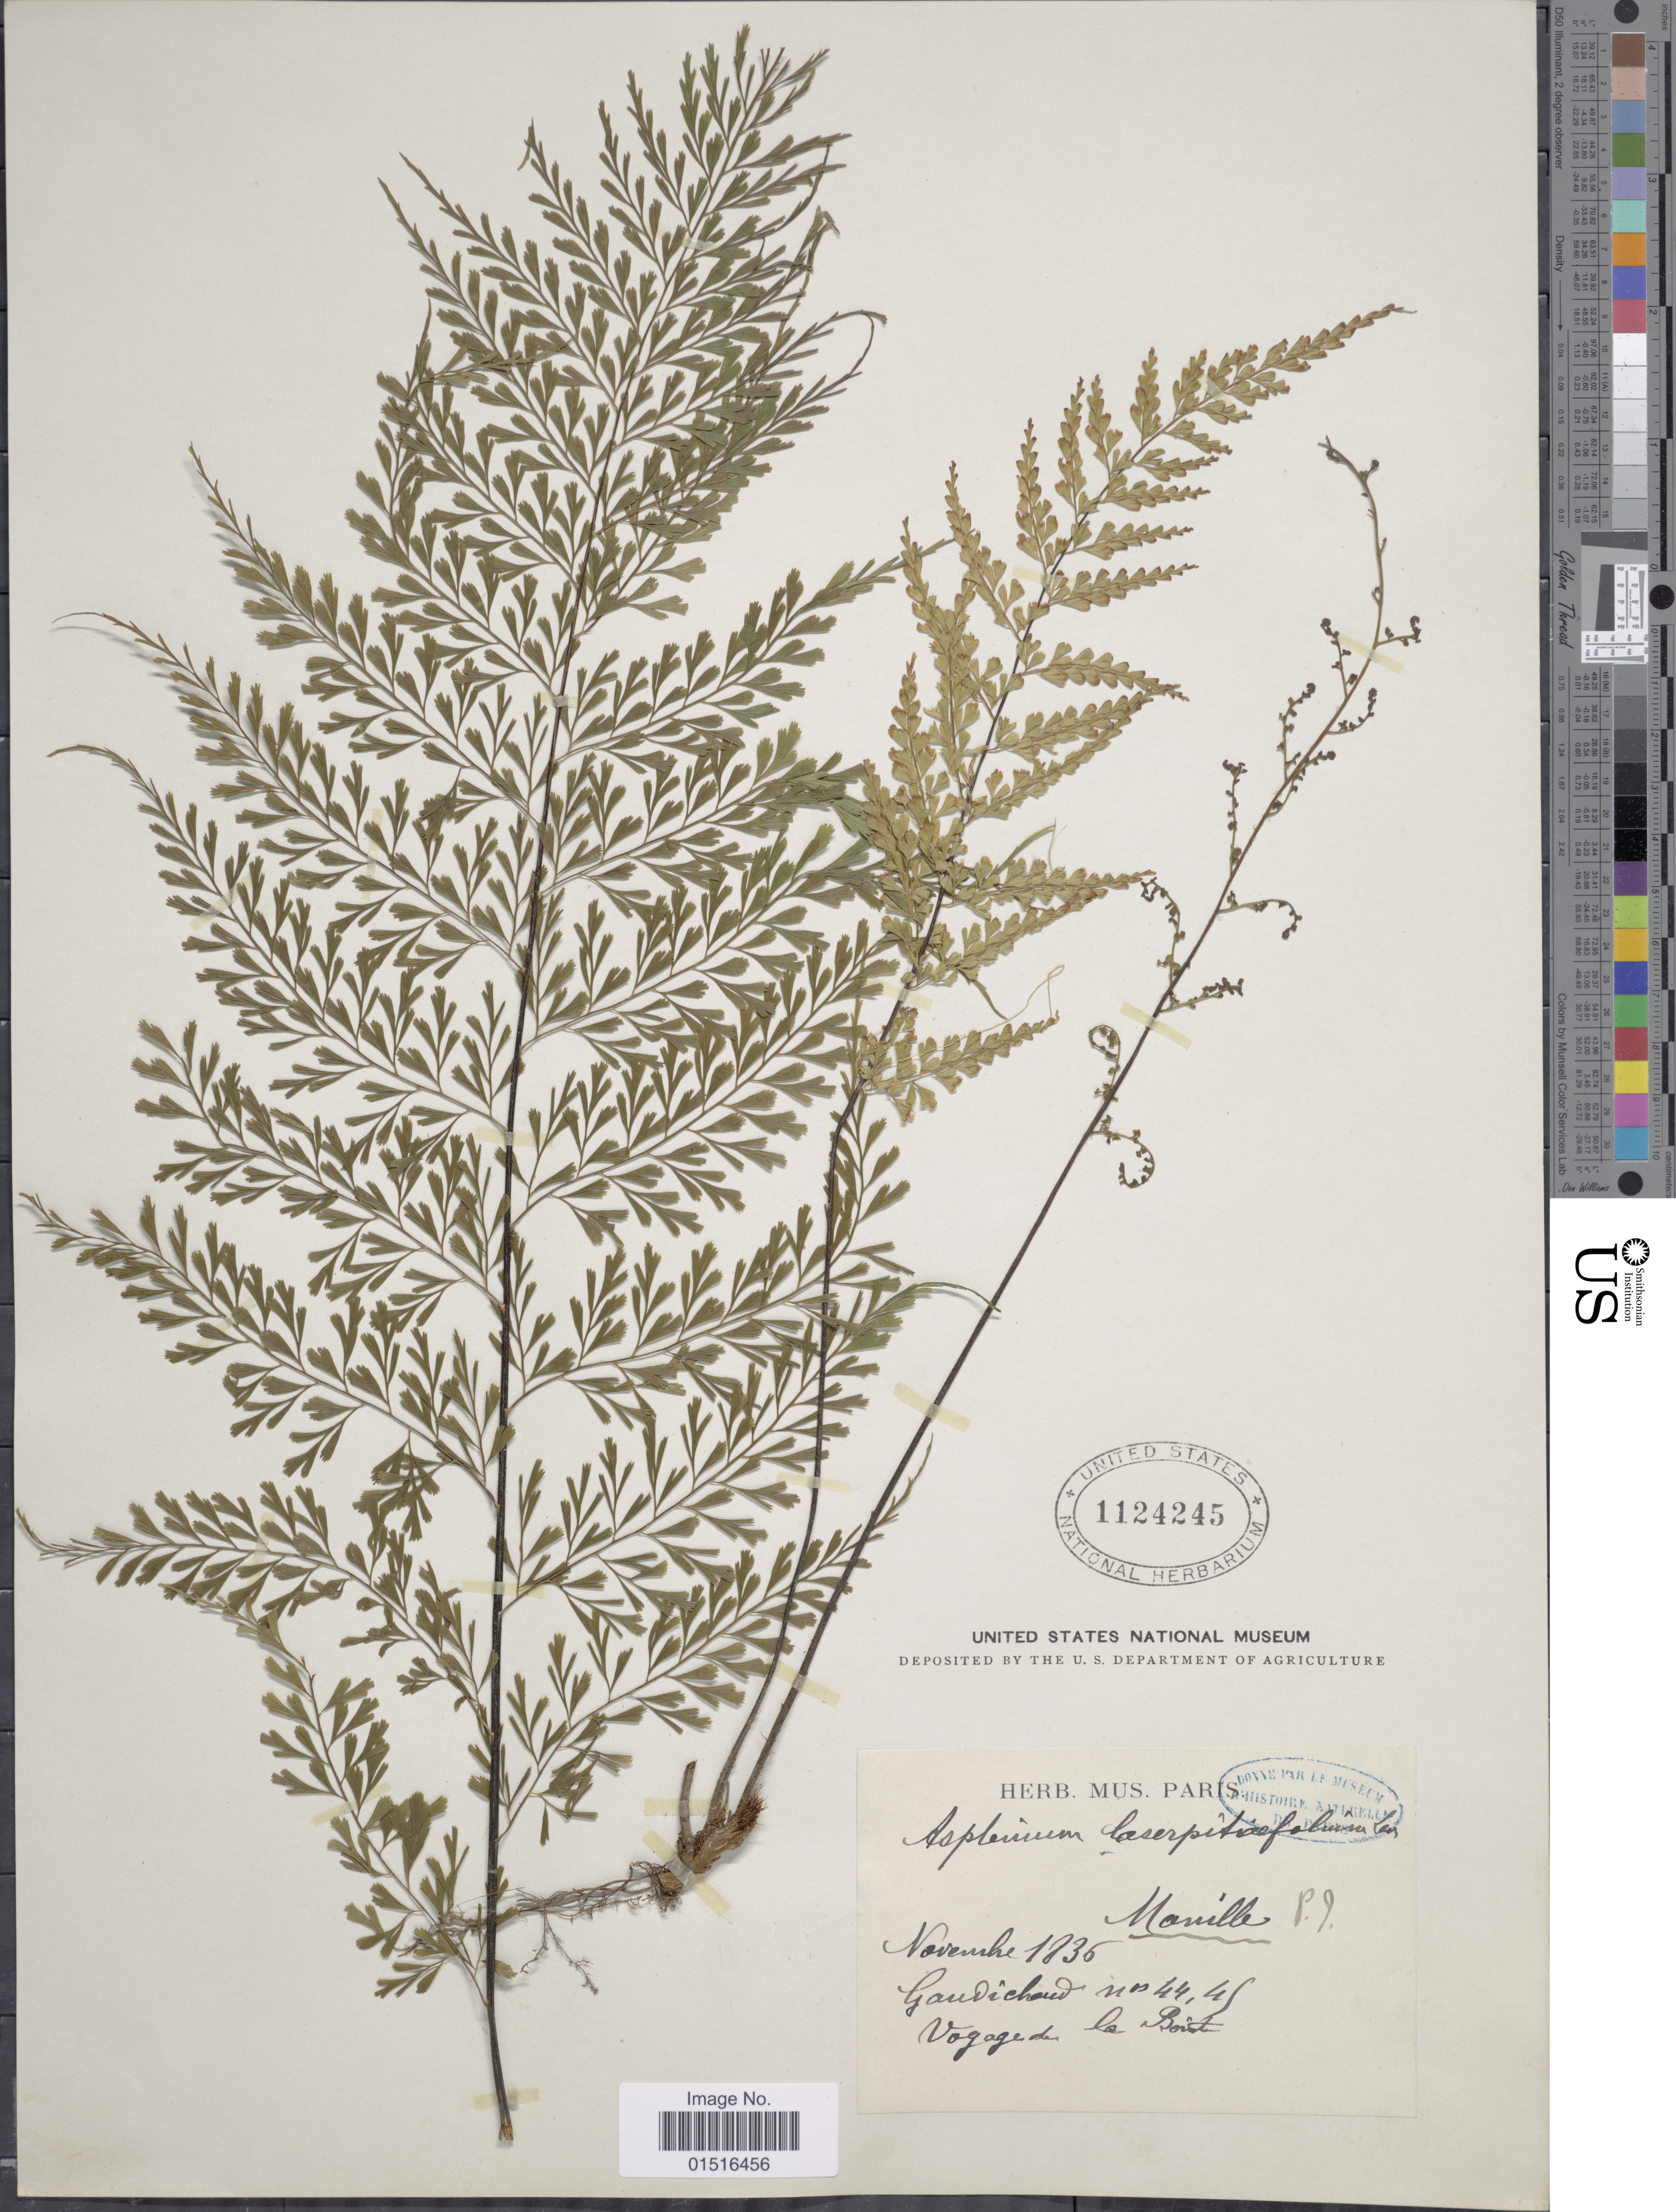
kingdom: Plantae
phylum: Tracheophyta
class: Polypodiopsida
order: Polypodiales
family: Aspleniaceae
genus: Asplenium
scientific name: Asplenium laserpitiifolium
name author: Lam.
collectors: -. Gaudichaud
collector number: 4445*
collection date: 1836-11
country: Philippines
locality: Manila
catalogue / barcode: US 1124245